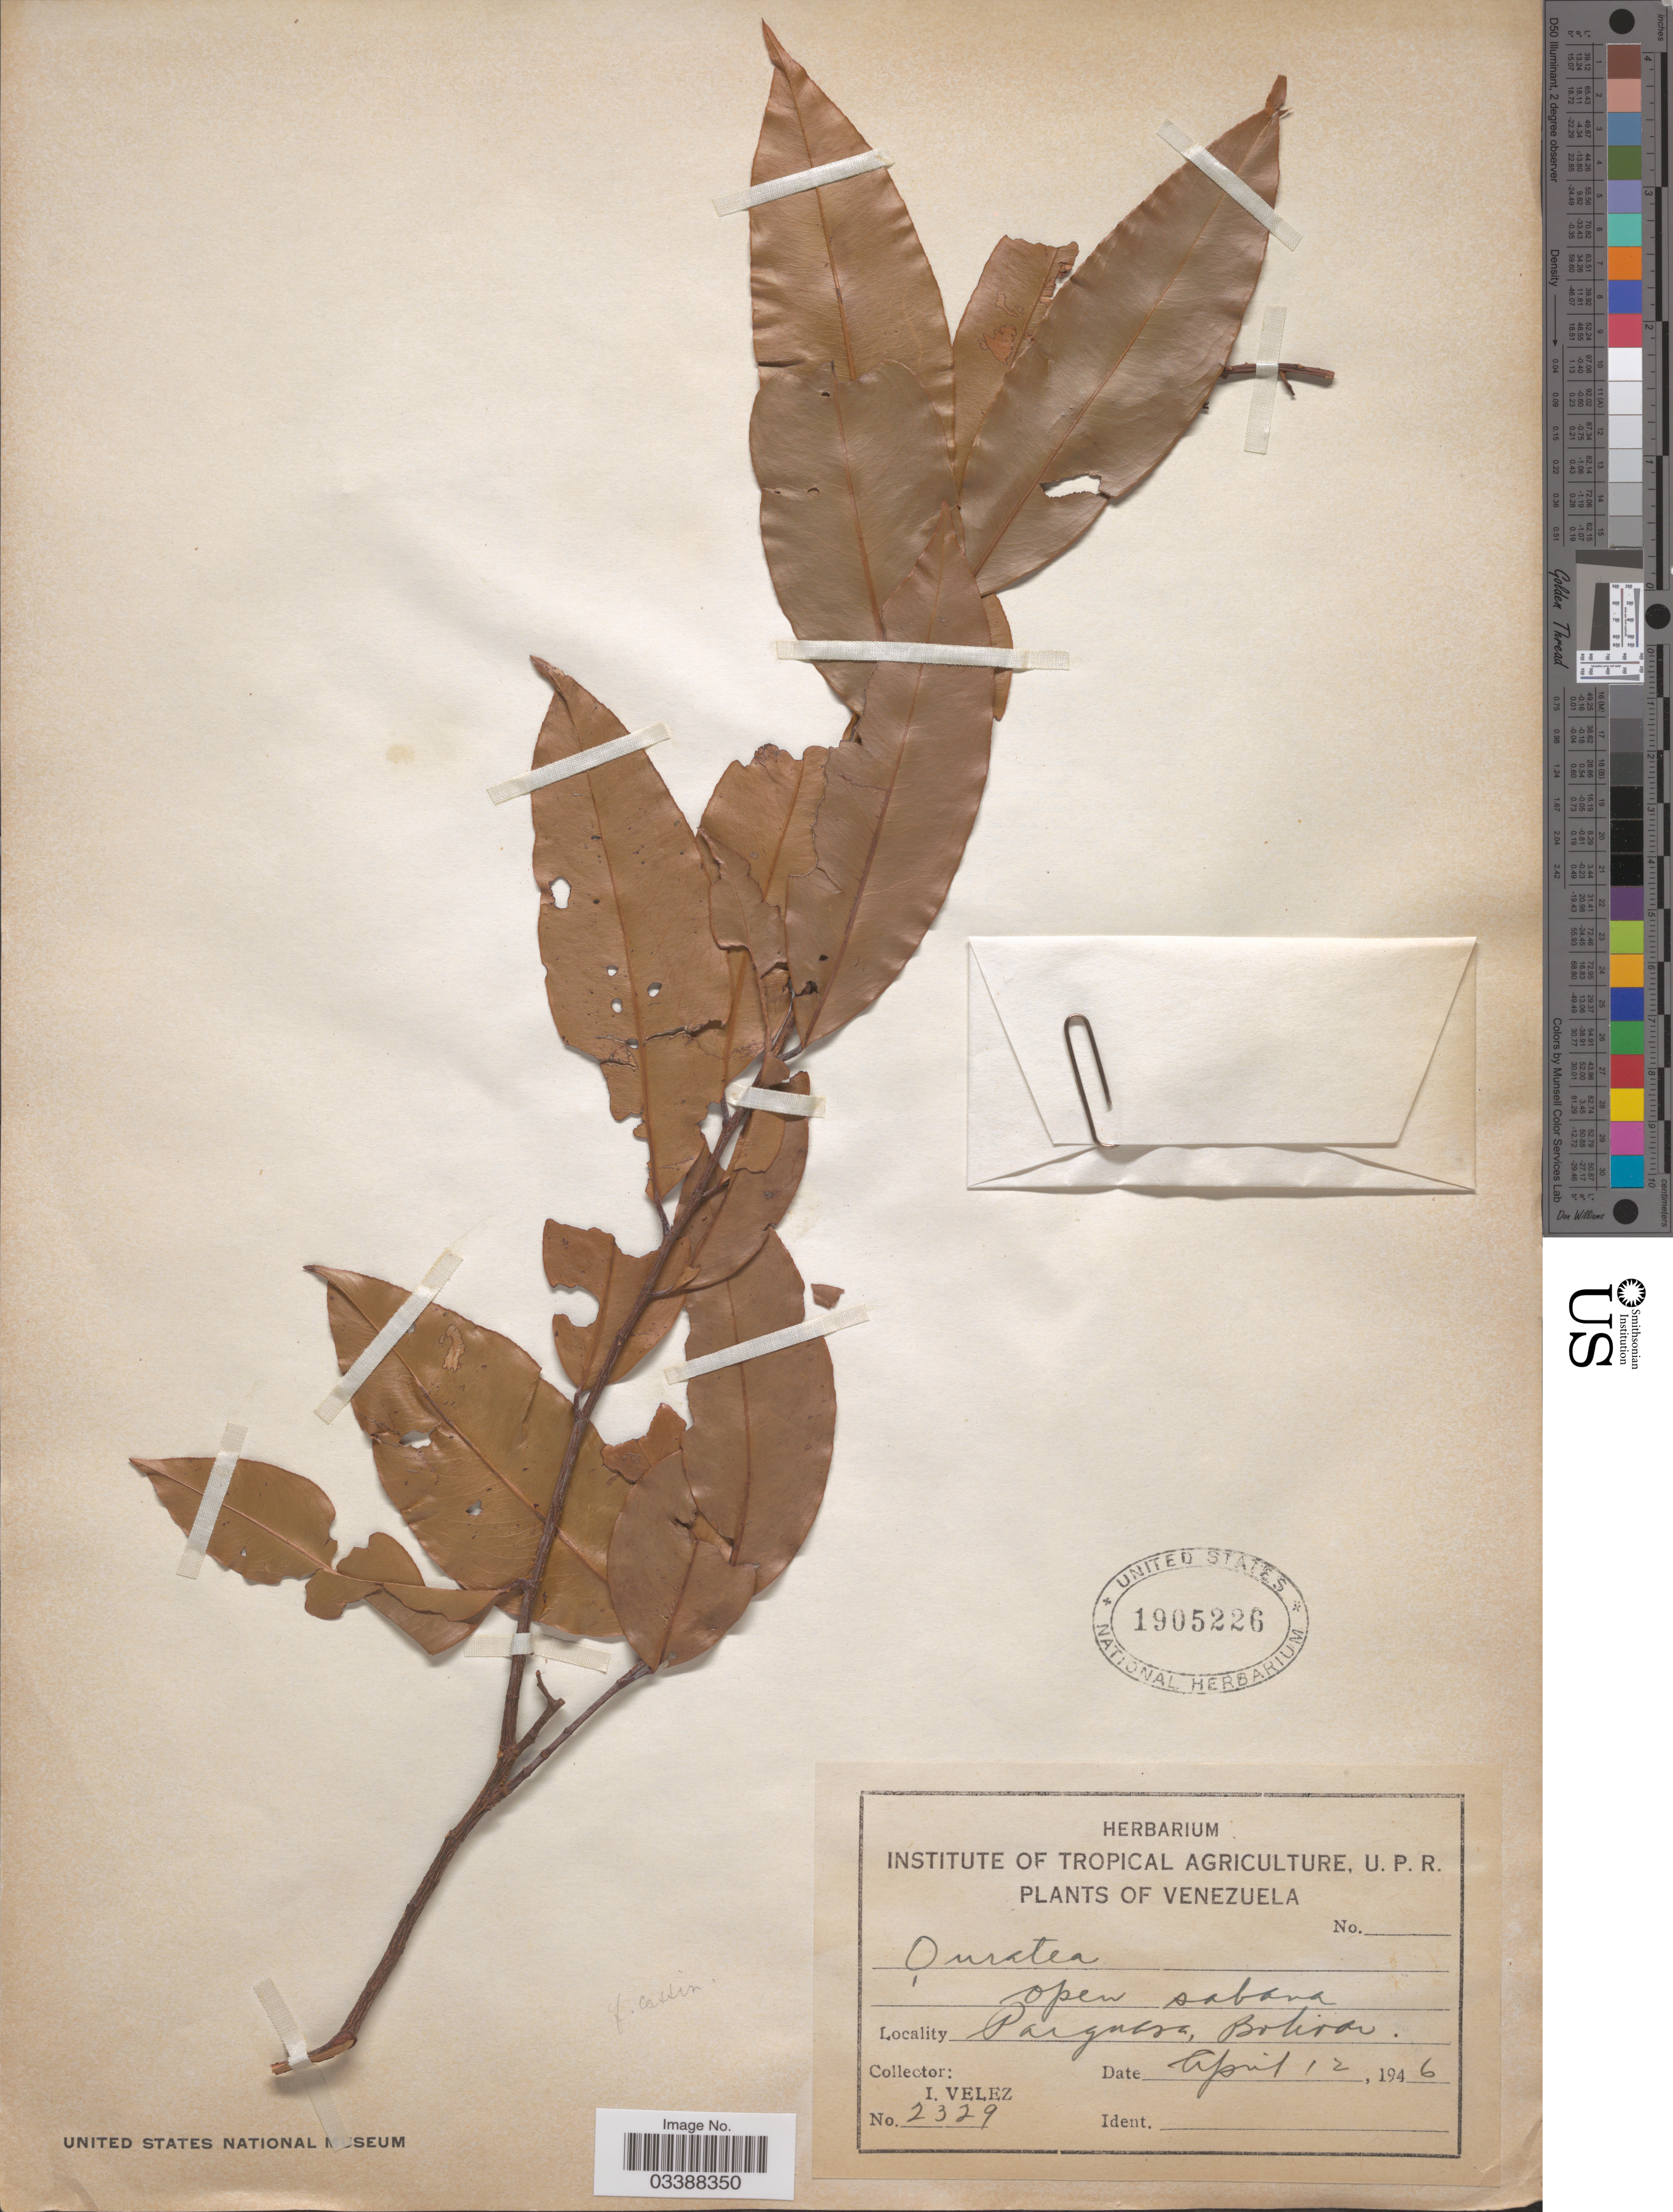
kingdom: Plantae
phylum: Tracheophyta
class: Magnoliopsida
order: Malpighiales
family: Ochnaceae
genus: Ouratea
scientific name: Ouratea sp.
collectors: I. Velez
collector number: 2329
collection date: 1946-04-12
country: Venezuela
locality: Parguasa, Bolivar.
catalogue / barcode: US 1905226